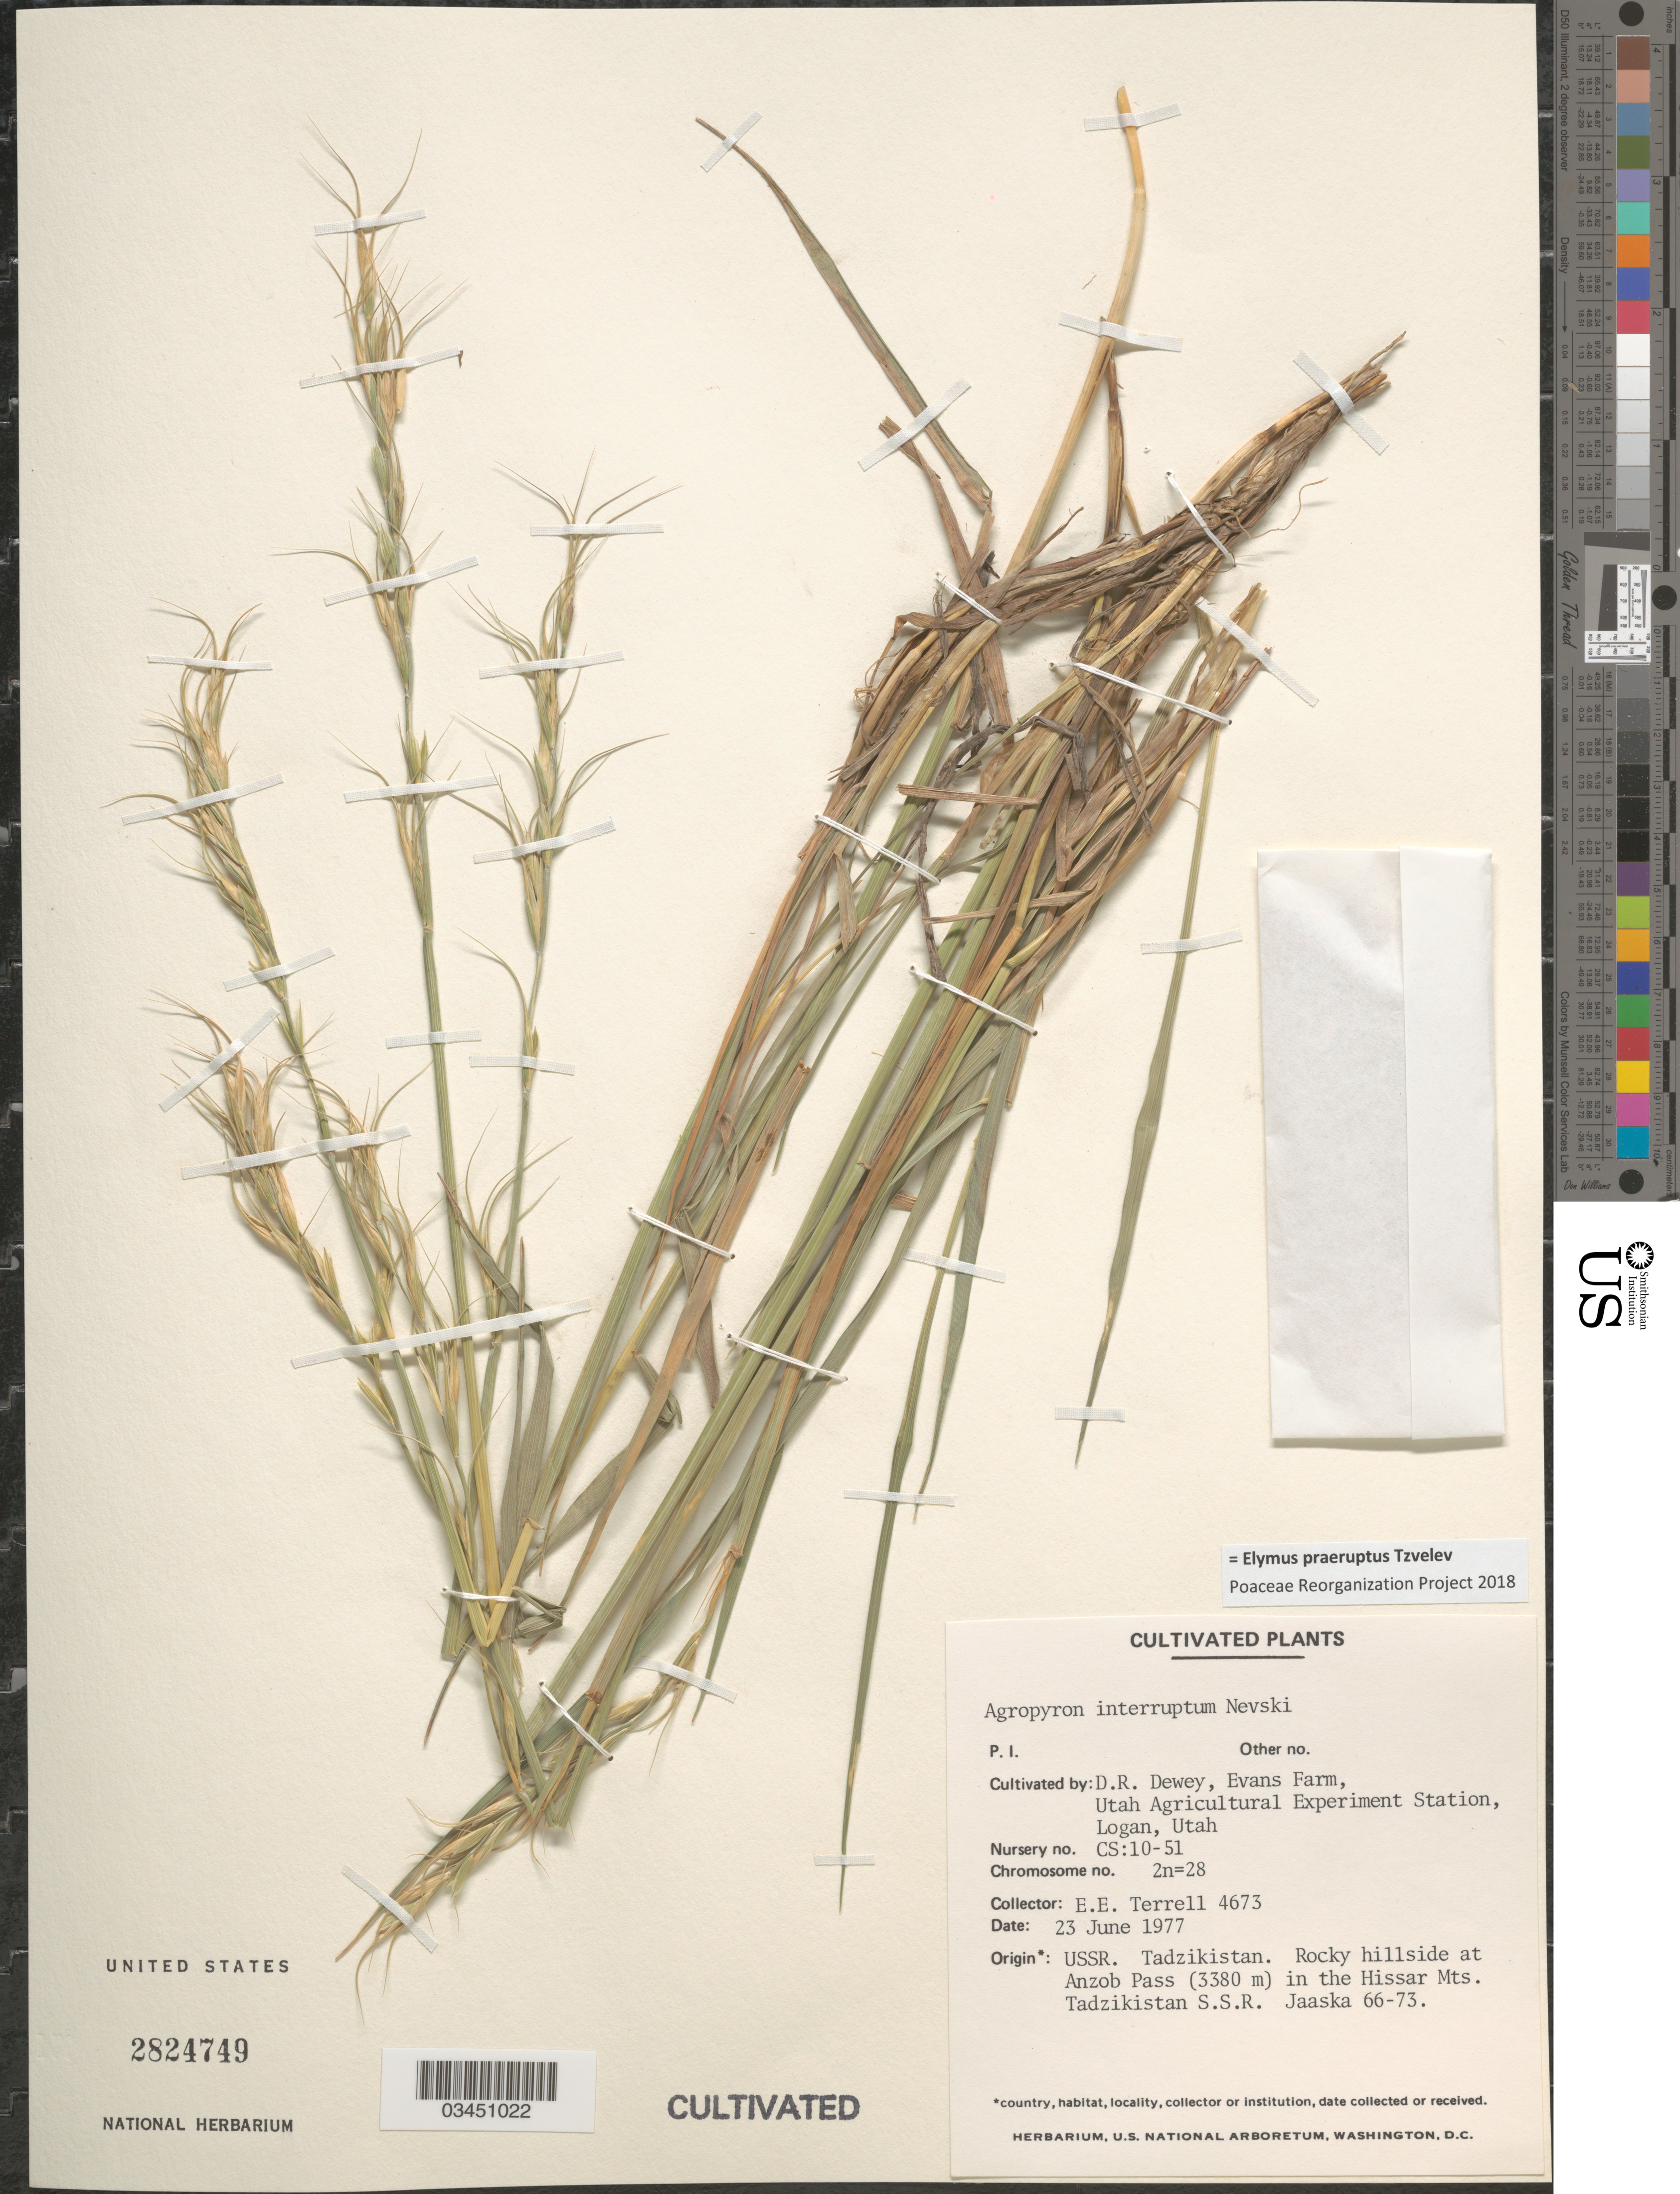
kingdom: Plantae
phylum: Tracheophyta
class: Liliopsida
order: Poales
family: Poaceae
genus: Elymus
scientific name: Elymus praeruptus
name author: Tzvelev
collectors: D. Dewey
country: United States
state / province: Utah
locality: Evans Farm, Utah Agricultural Experiment Station, Logan. Nursery no. CS:10-51.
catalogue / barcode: US 2824749